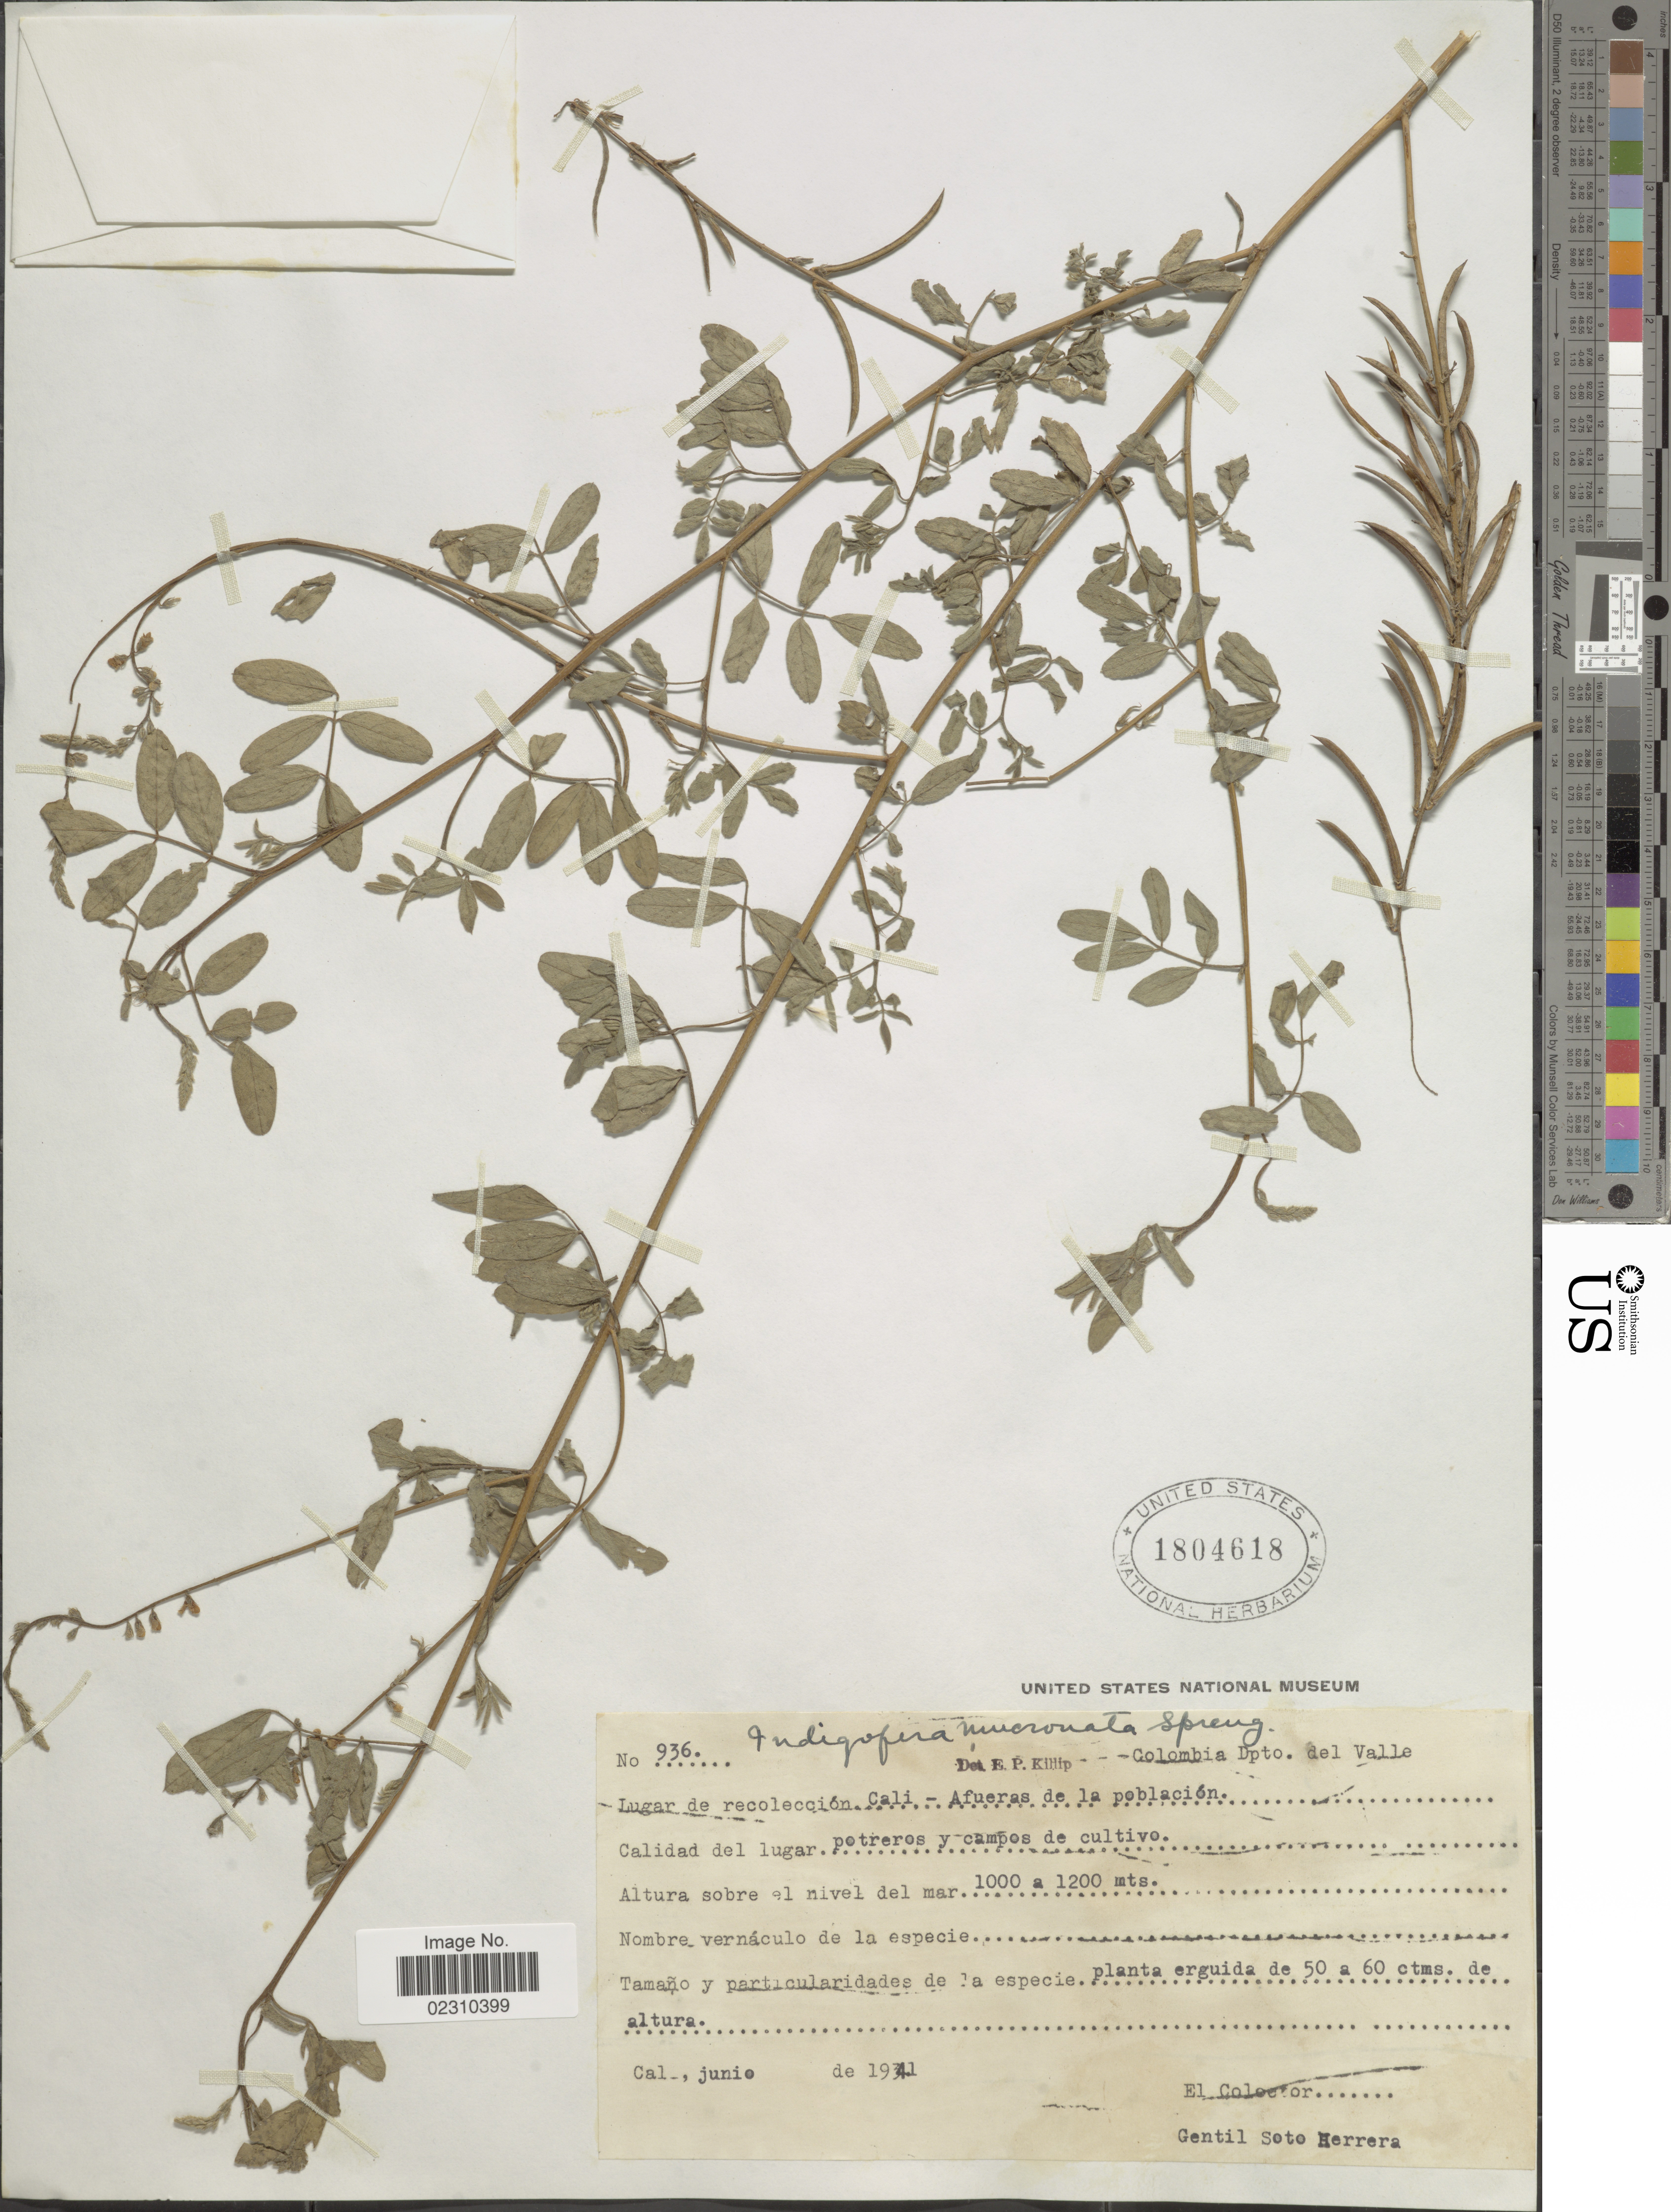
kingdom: Plantae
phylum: Tracheophyta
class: Magnoliopsida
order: Fabales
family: Fabaceae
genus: Indigofera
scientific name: Indigofera mucronata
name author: Lam.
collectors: G. Soto Herrera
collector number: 936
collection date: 1941-06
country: Colombia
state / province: Valle del Cauca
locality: Colombia Dpto.del Valle. Lugar de recoleccion Cali - Afueres de la poblacion.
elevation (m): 1000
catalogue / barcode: US 1804618